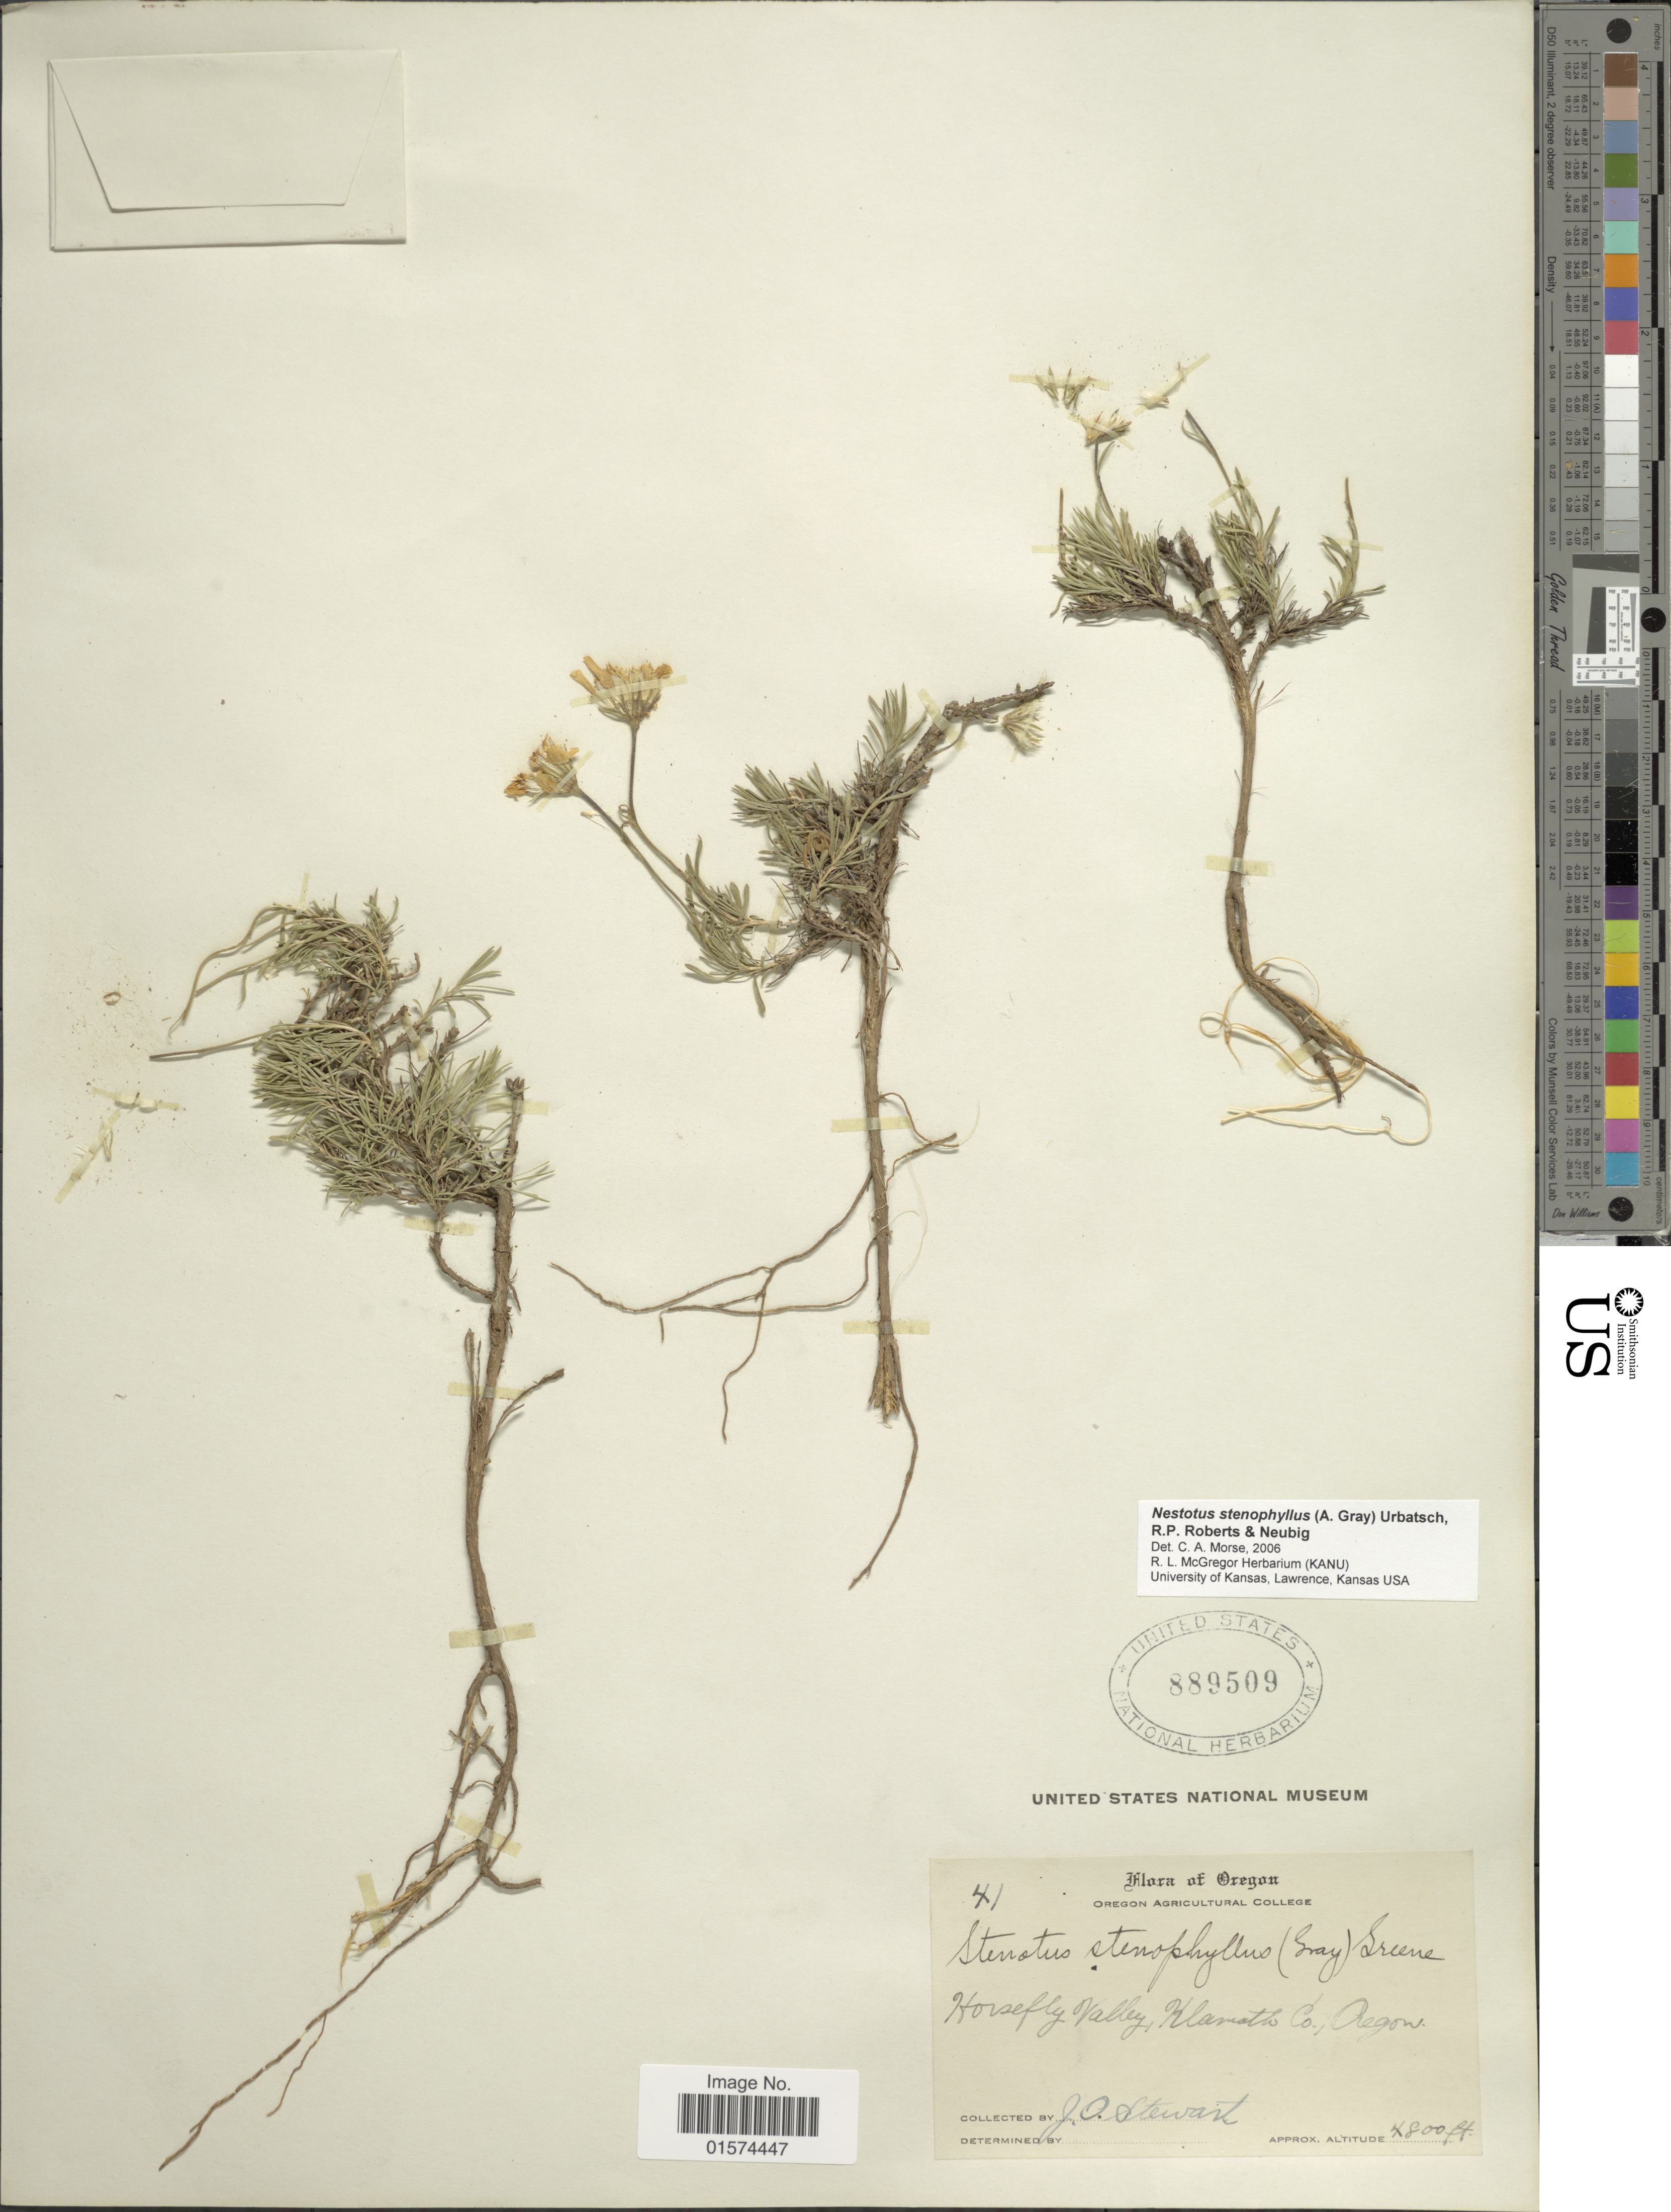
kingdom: Plantae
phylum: Tracheophyta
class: Magnoliopsida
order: Asterales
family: Asteraceae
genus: Nestotus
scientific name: Nestotus stenophyllus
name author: (A. Gray) R.P.Roberts et al.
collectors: J. Stewart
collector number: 41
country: United States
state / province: Oregon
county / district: Klamath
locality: Horsefully Valley, Klamath Co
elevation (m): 1463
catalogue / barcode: US 889509